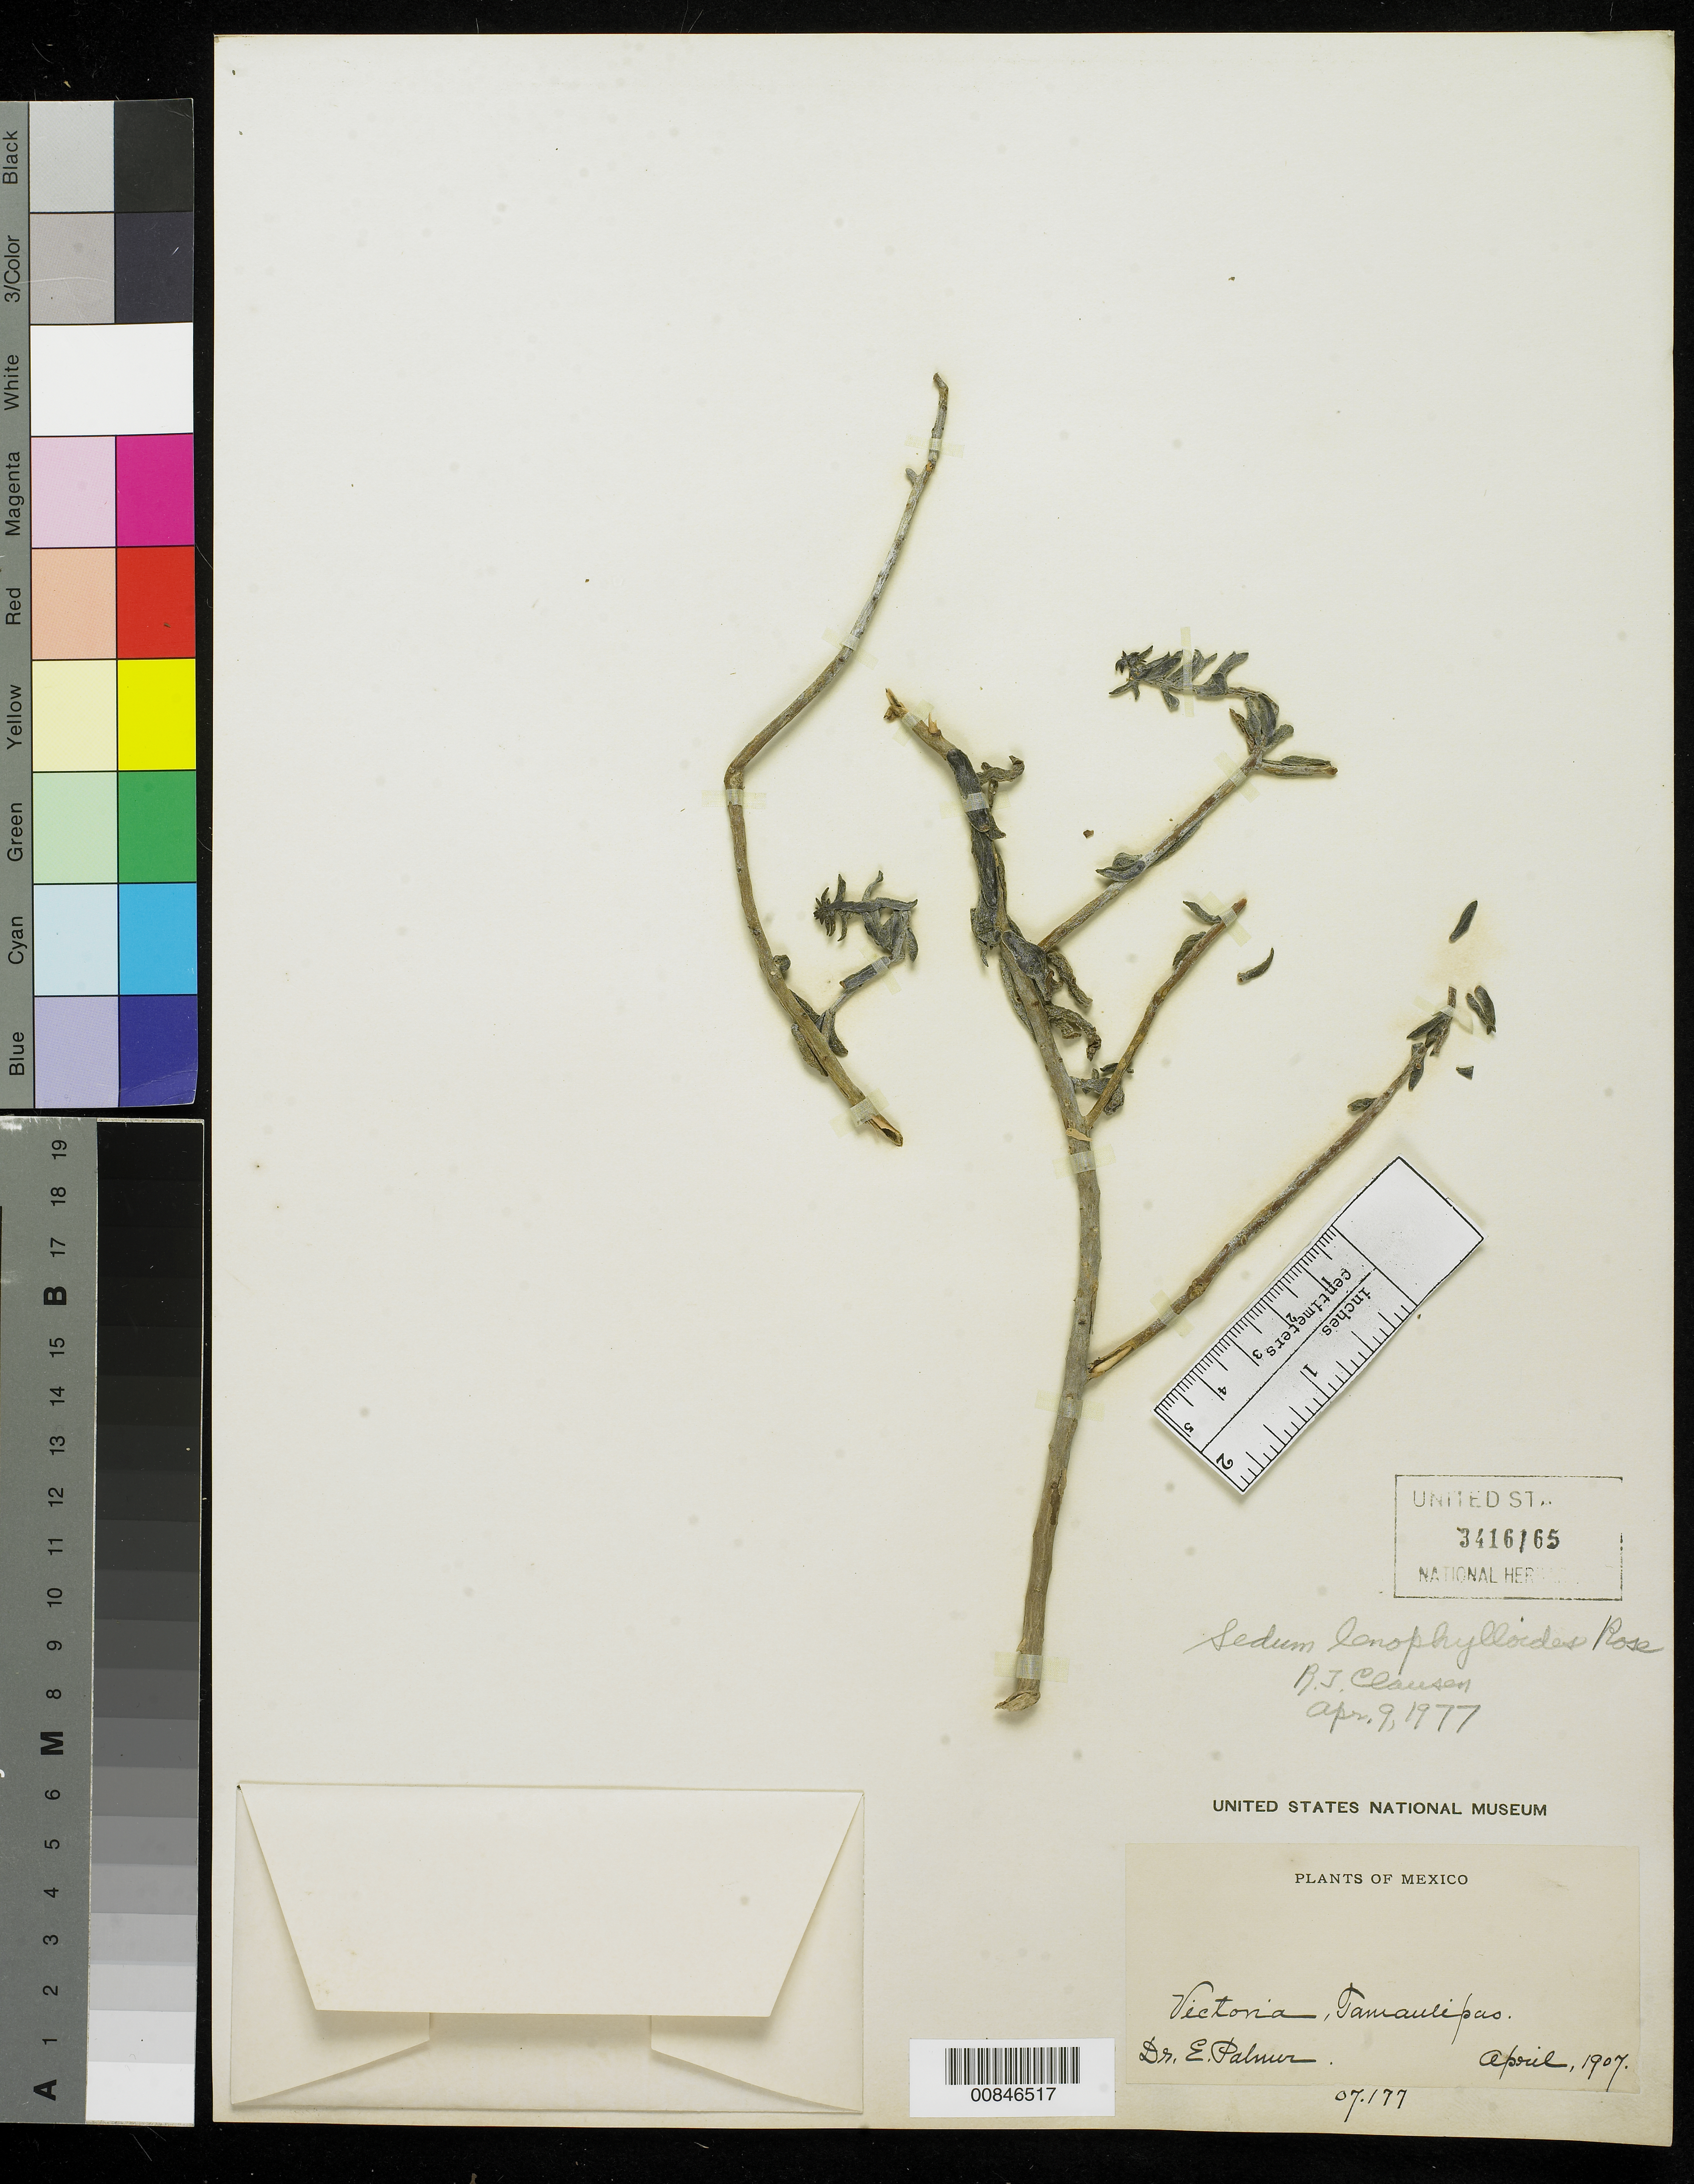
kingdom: Plantae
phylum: Tracheophyta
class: Magnoliopsida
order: Saxifragales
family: Crassulaceae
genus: Sedum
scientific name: Sedum lenophylloides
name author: Rose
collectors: E. Palmer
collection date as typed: Apr 1907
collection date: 1907-04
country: Mexico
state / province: Tamaulipas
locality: Vicinity of Victoria.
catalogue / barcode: US 3416165